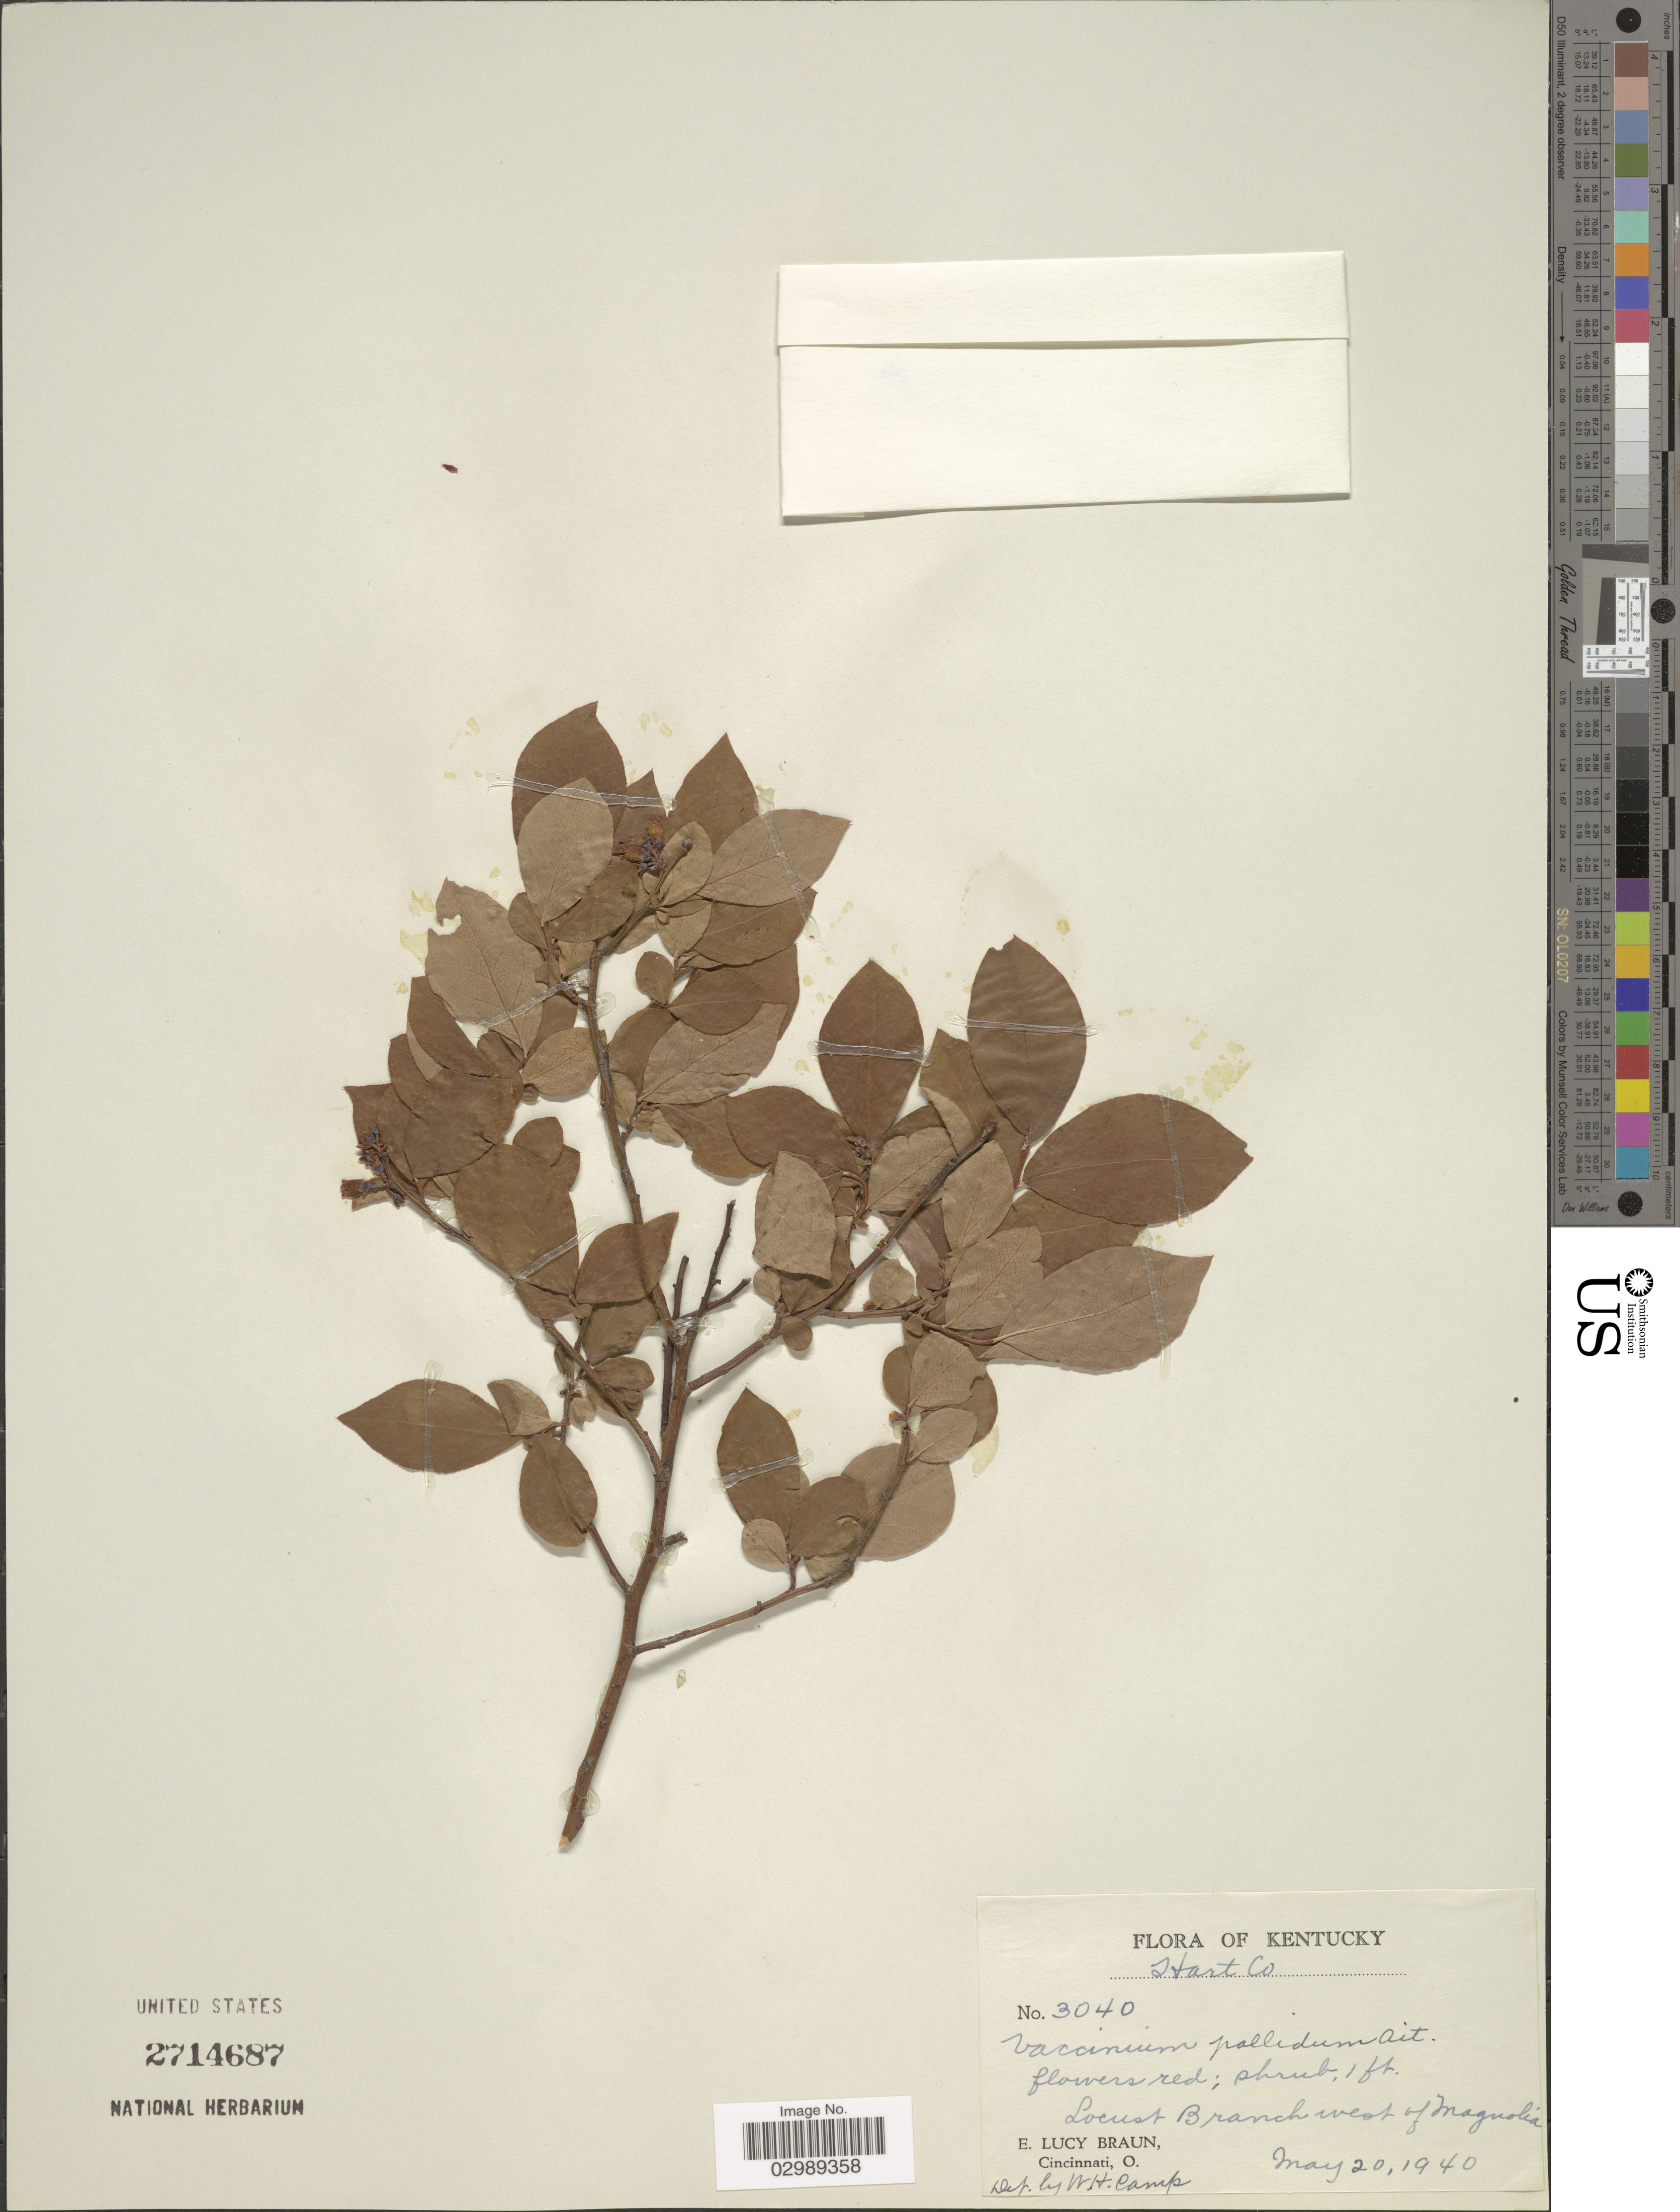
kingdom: Plantae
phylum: Tracheophyta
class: Magnoliopsida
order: Ericales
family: Ericaceae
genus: Vaccinium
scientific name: Vaccinium pallidum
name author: Aiton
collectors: E. L. Braun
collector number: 3040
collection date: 1940-05-20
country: United States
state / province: Kentucky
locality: Hart Co., Locust Branch west of Magnolia.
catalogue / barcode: US 2714687